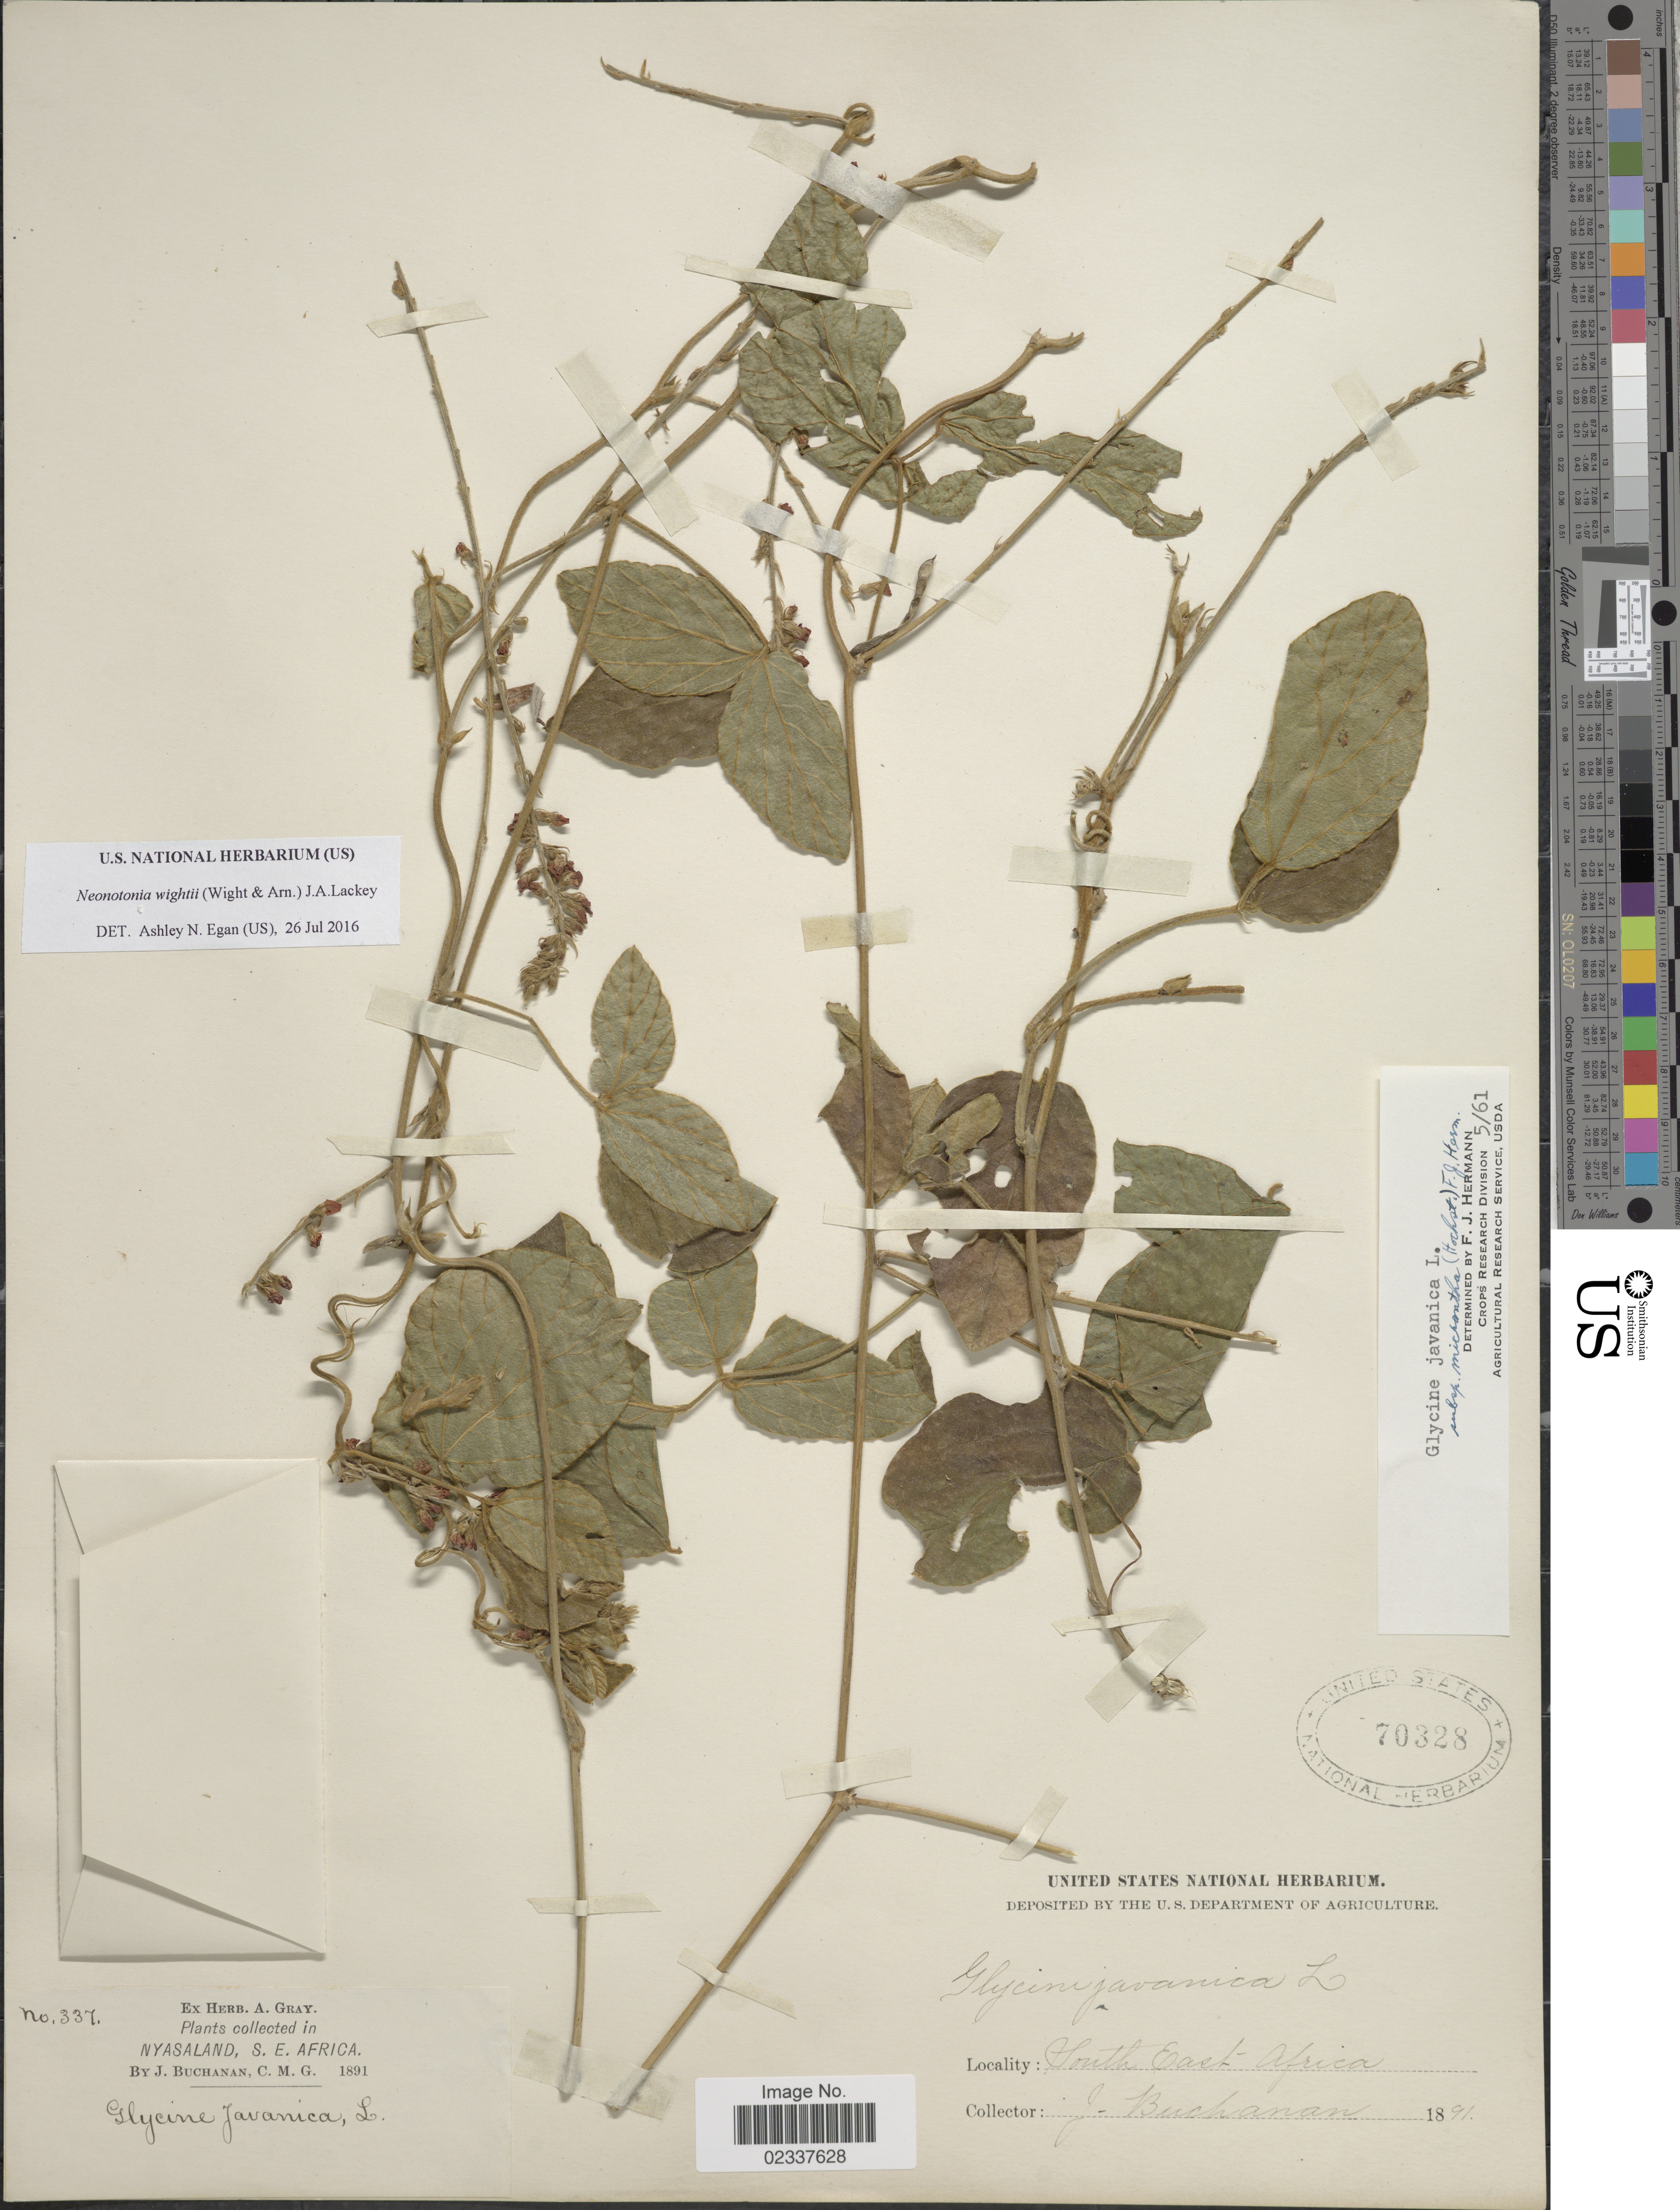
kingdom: Plantae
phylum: Tracheophyta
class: Magnoliopsida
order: Fabales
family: Fabaceae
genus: Neonotonia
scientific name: Neonotonia wightii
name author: (Arn.) J.A. Lackey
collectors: J. Buchanan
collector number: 337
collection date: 1891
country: Malawi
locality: Nyasaland, S. E. Africa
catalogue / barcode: US 70328